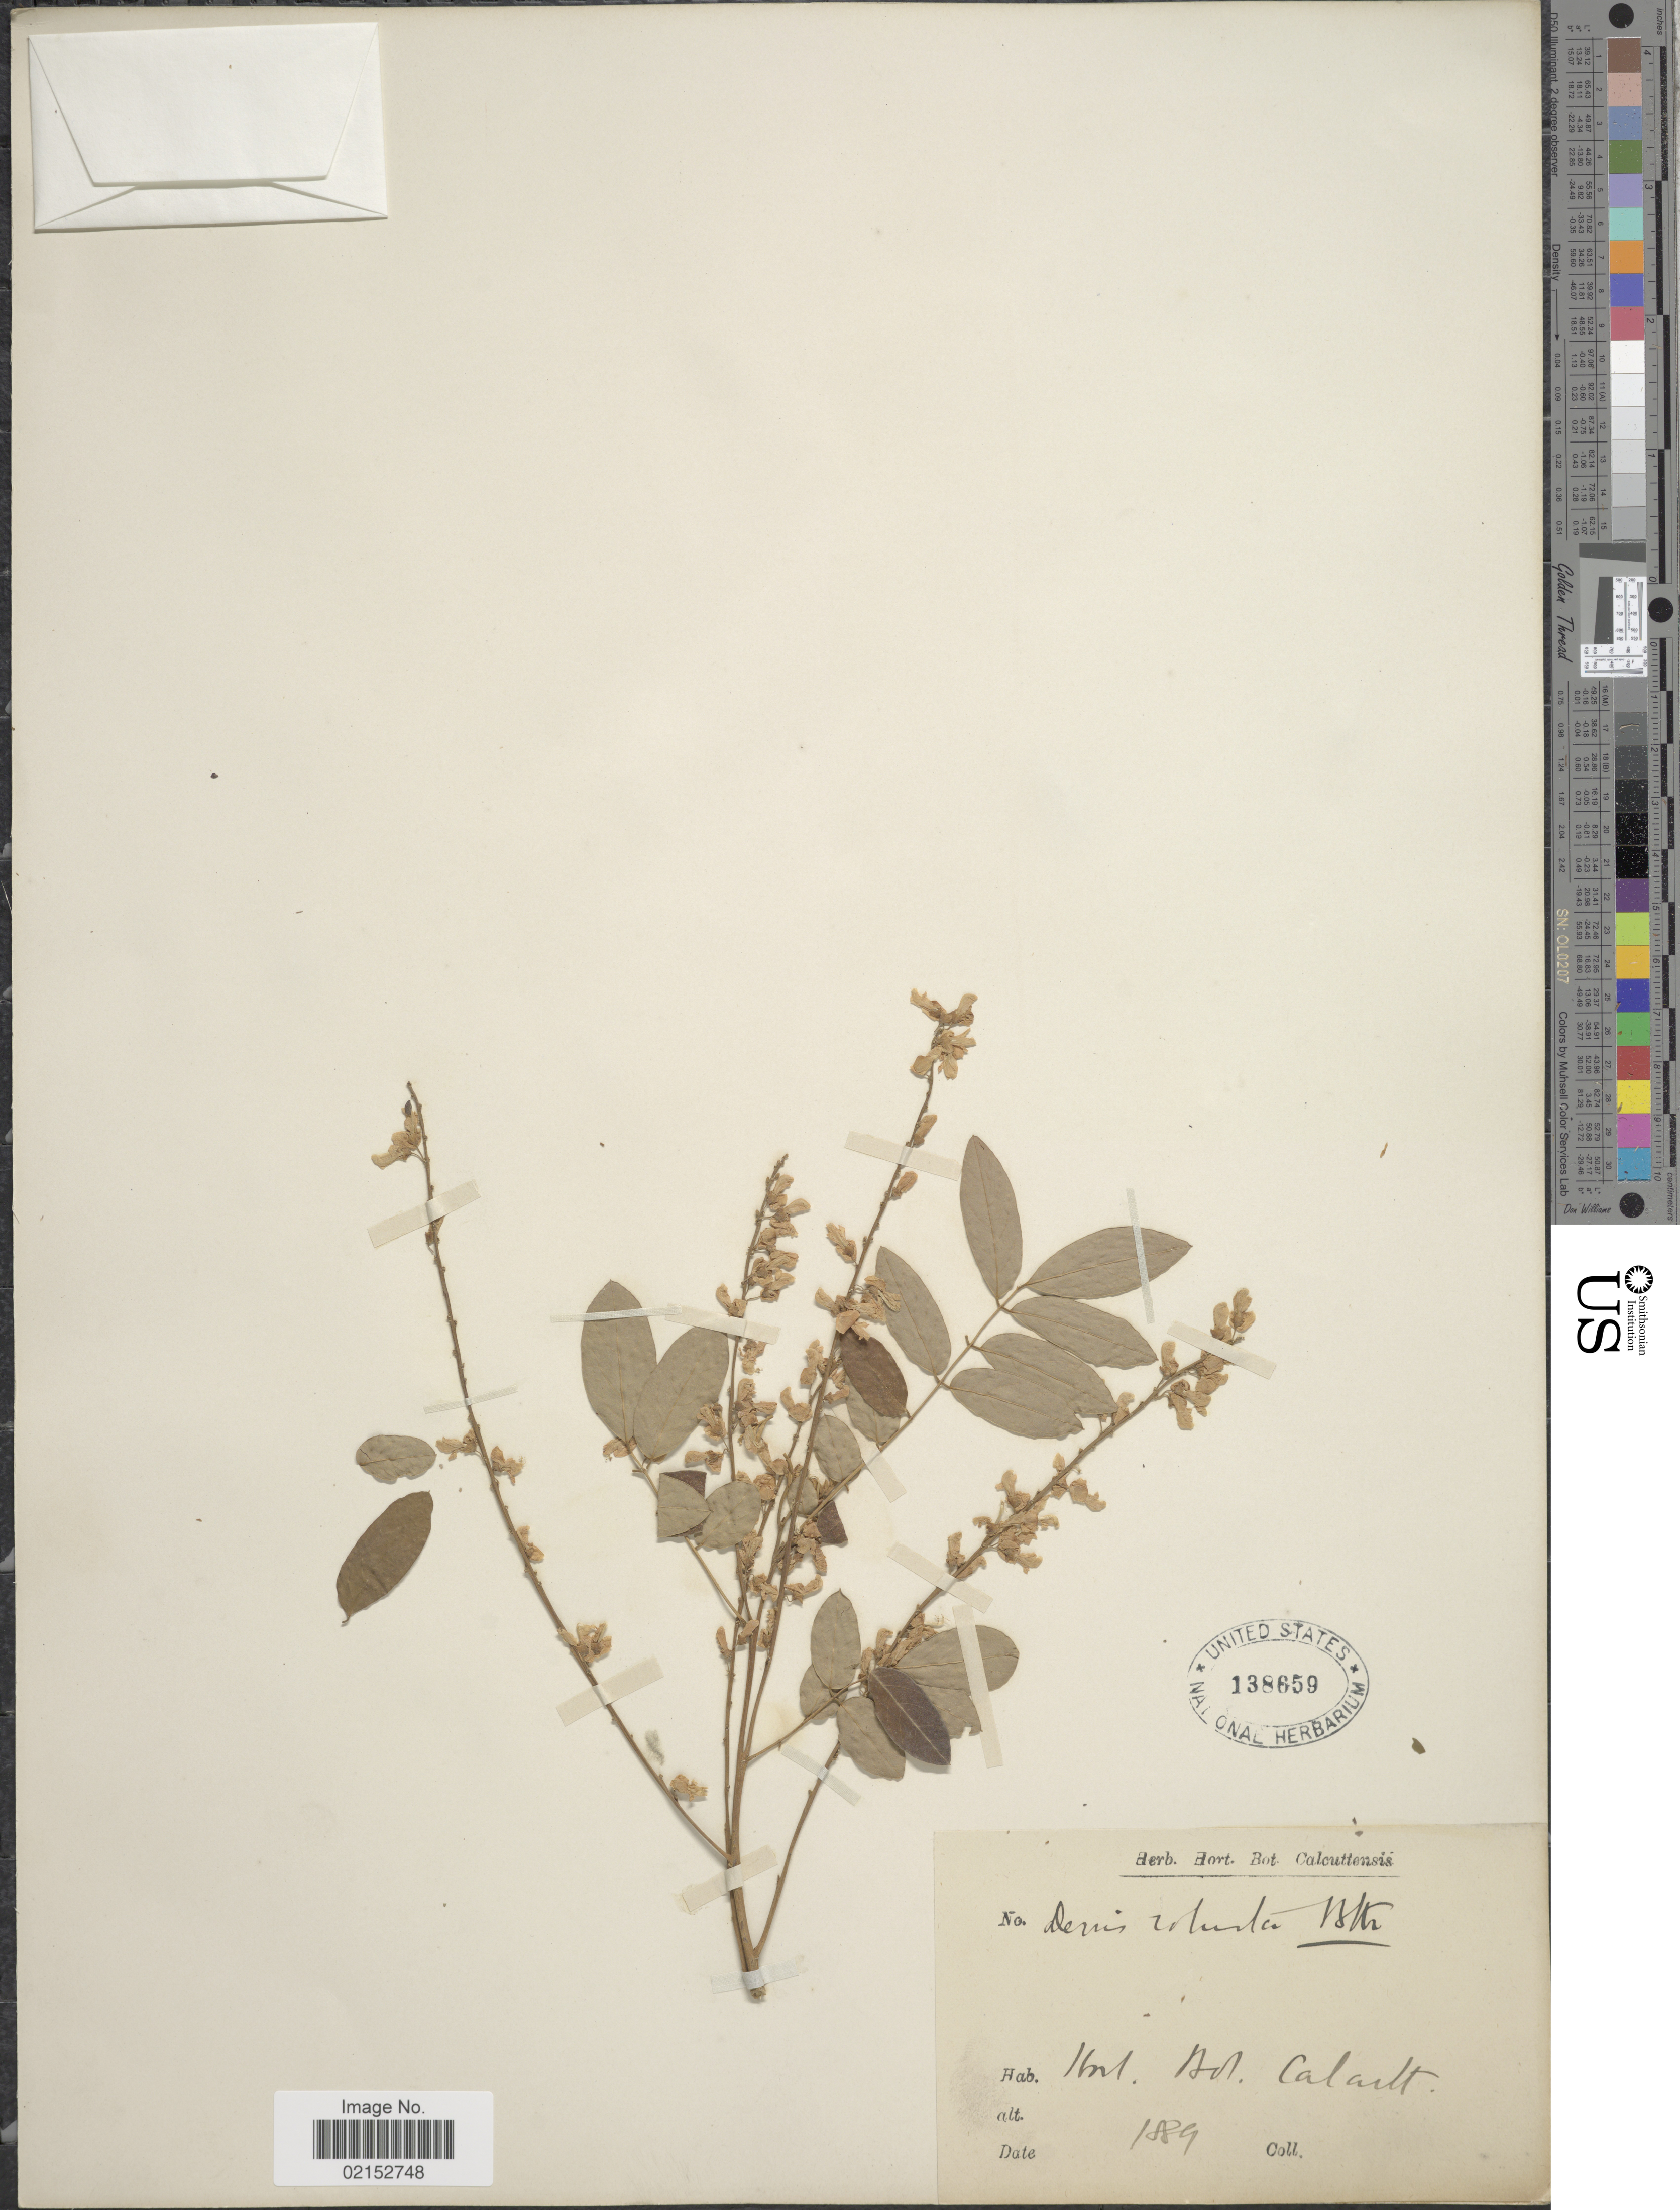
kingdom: Plantae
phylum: Tracheophyta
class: Magnoliopsida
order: Fabales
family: Fabaceae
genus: Brachypterum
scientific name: Brachypterum robustum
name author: (Roxb. ex DC.) Adema & Sirich.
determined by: Strong, Mark T., (BOT), Smithsonian Institution - National Museum of Natural History (UNITED STATES)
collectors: ex Herb. Hort. Bot. Calcuttensis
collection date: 1889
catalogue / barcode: US 138659